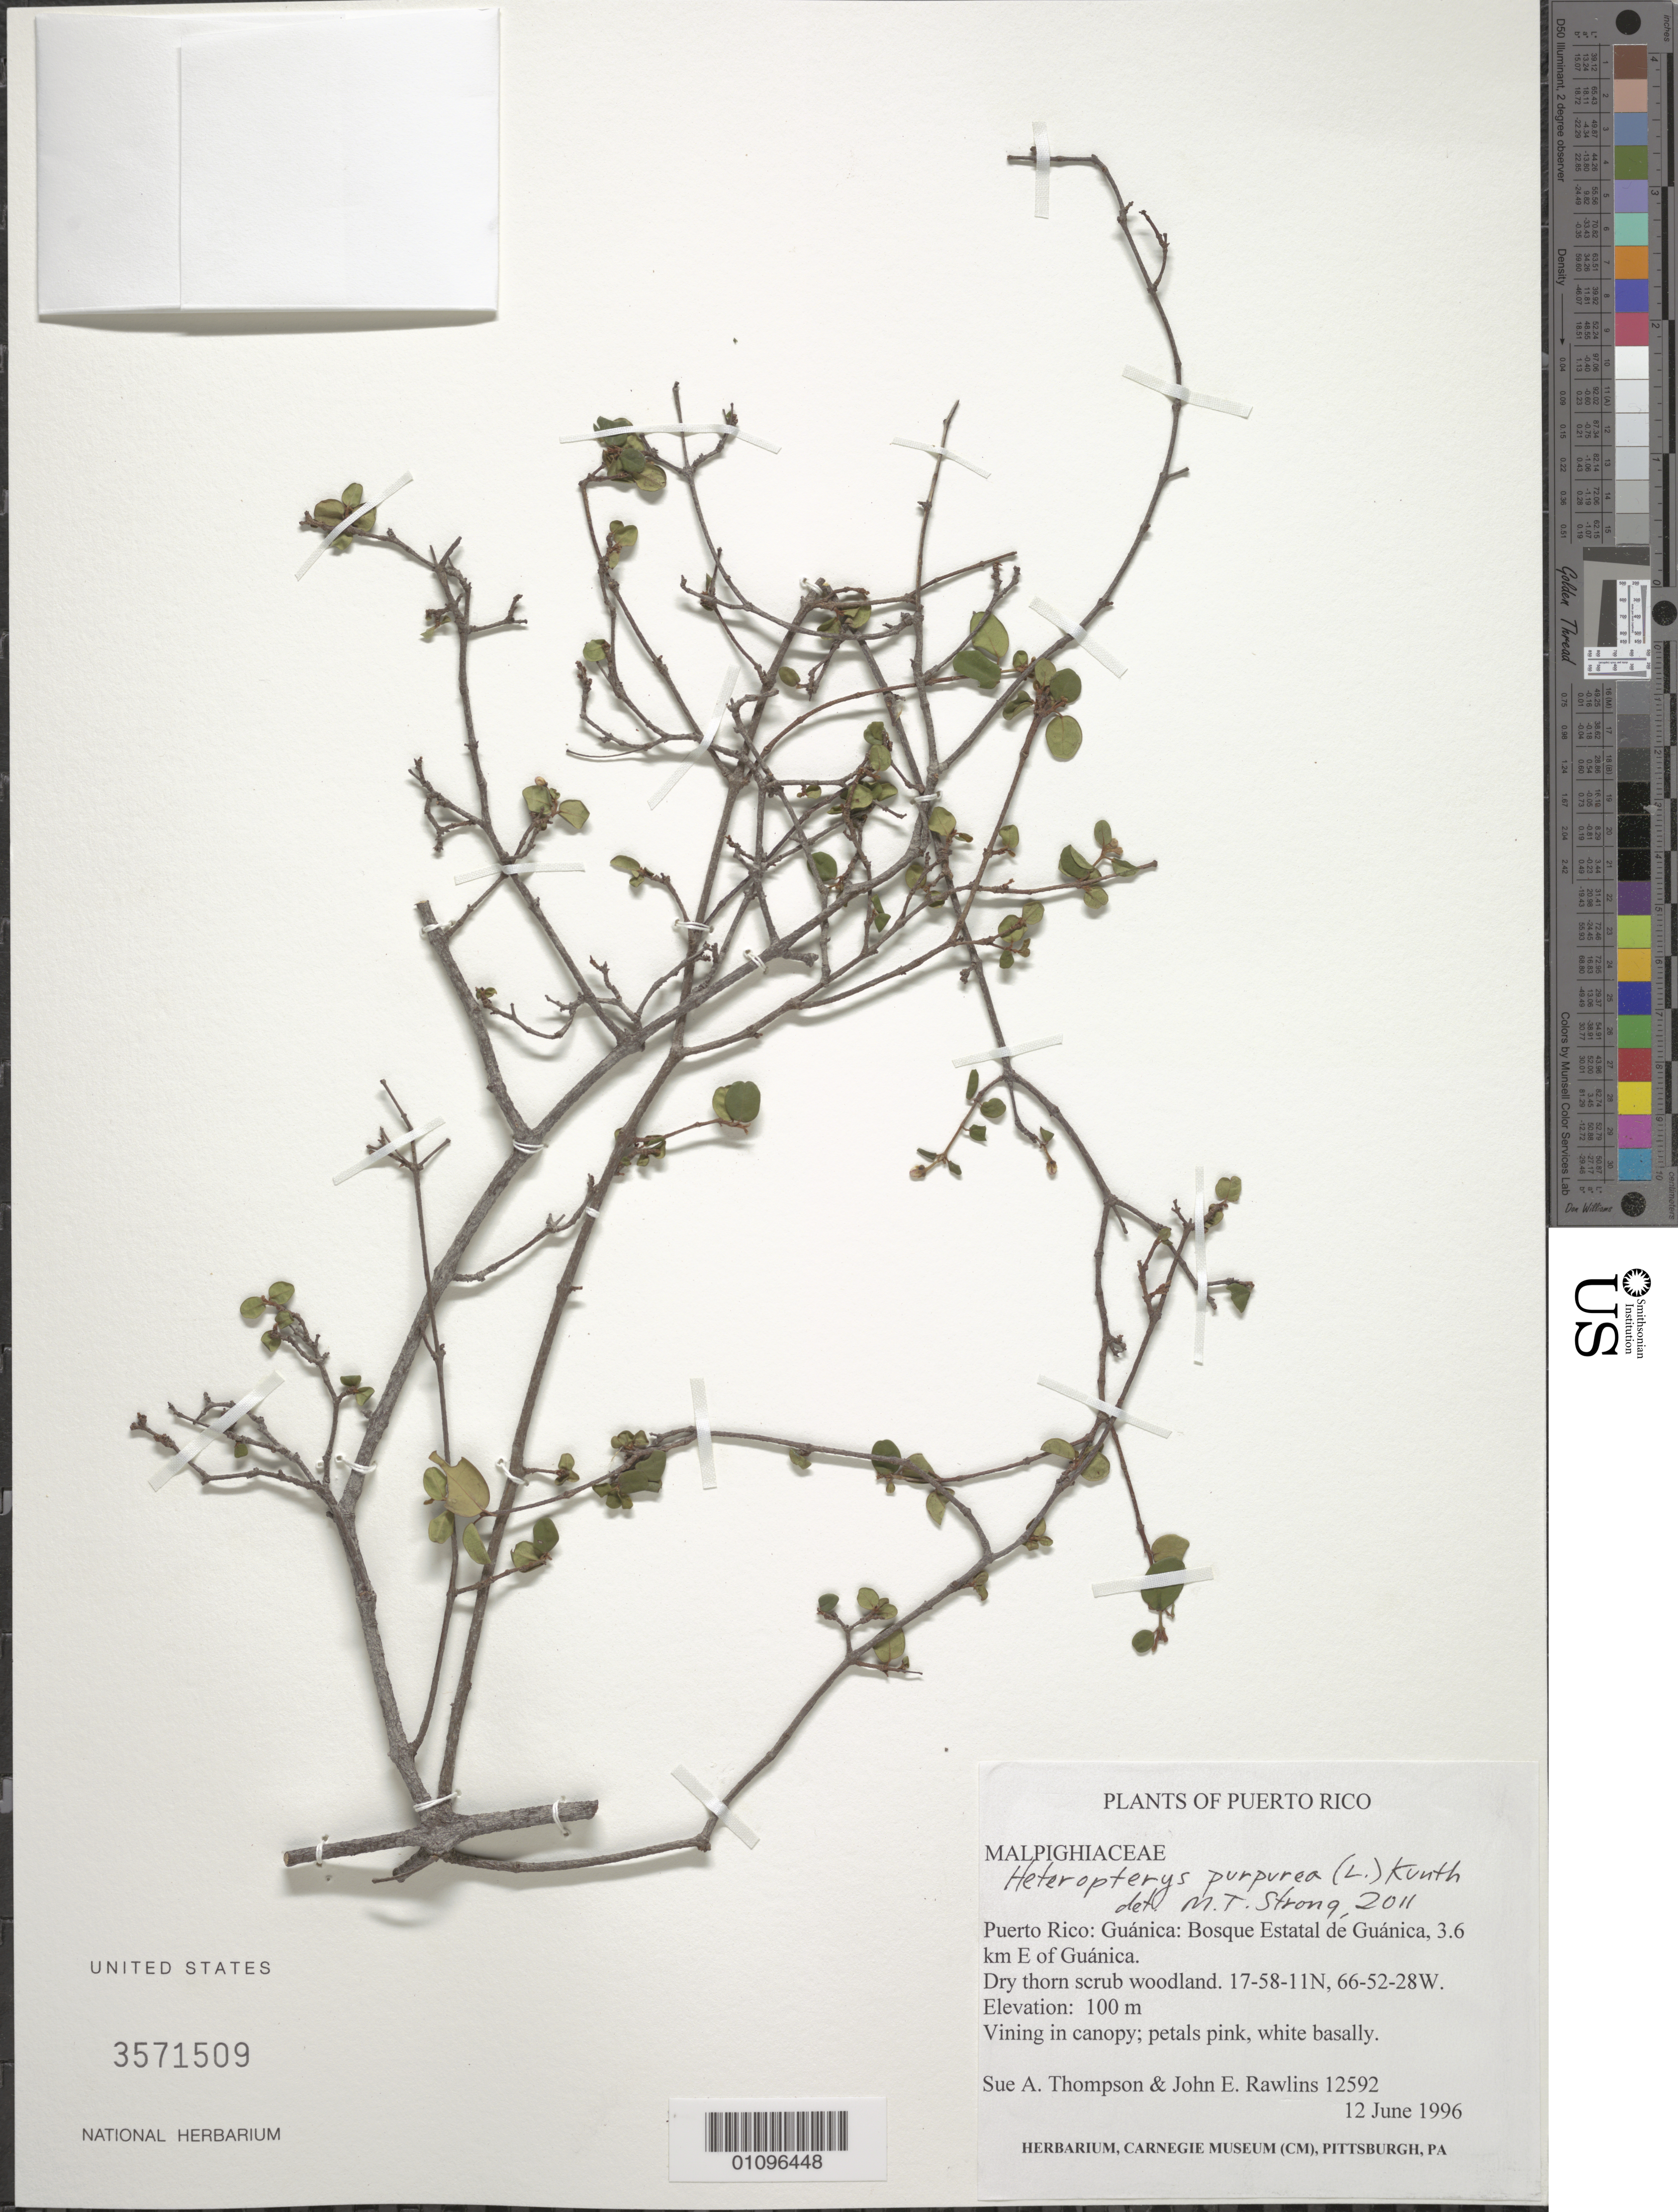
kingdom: Plantae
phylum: Tracheophyta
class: Magnoliopsida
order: Malpighiales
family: Malpighiaceae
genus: Heteropterys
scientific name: Heteropterys purpurea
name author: (L.) Kunth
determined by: Strong, M. T., (US), Smithsonian Institution - National Museum of Natural History (UNITED STATES)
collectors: S. A. Thompson & J. Rawlins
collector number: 12592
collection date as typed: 12 Jun 1996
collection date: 1996-06-12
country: Puerto Rico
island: Puerto Rico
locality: Guánica; Bosque Estatal de Guánica, 3.6 km E of Guánica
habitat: Dry thorn scrub woodland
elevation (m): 100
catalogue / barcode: US 3571509